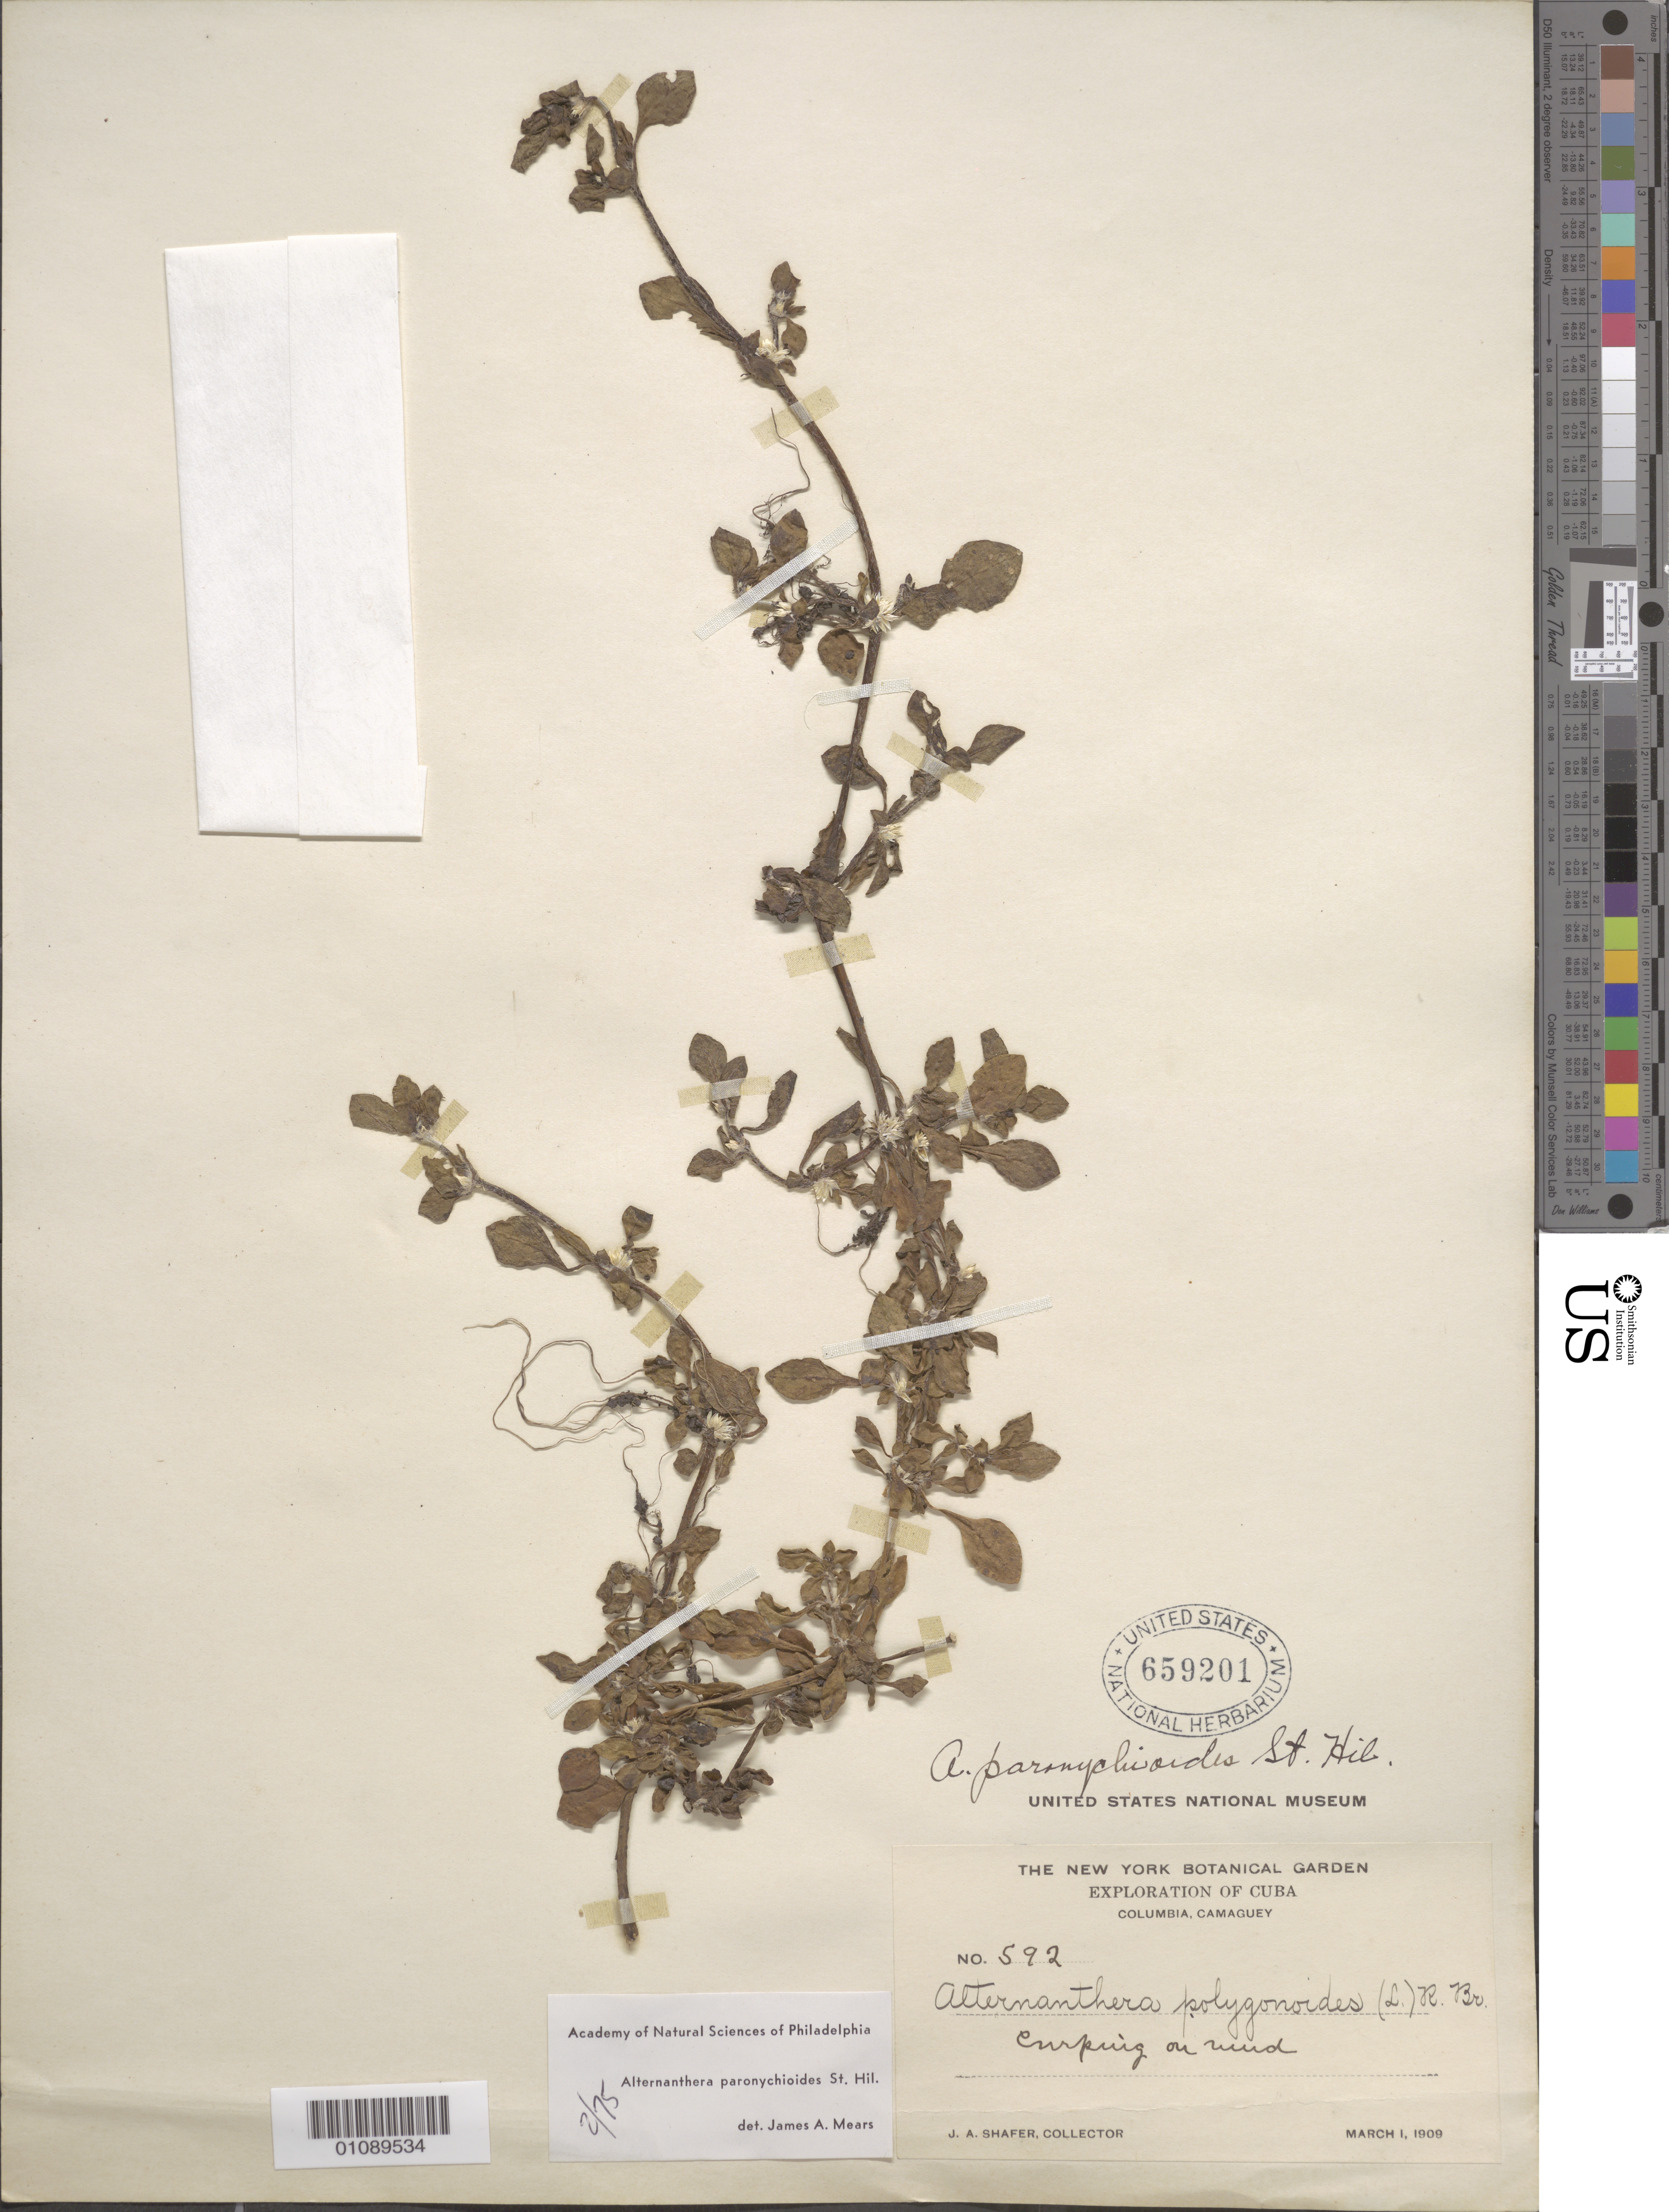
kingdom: Plantae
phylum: Tracheophyta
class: Magnoliopsida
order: Caryophyllales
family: Amaranthaceae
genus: Alternanthera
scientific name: Alternanthera paronychioides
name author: A. St.-Hil.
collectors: J. A. Shafer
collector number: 592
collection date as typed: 01 Mar 1909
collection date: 1909-03-01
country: Cuba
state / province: Camagüey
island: Cuba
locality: Camaguey, Colombia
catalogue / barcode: US 659201